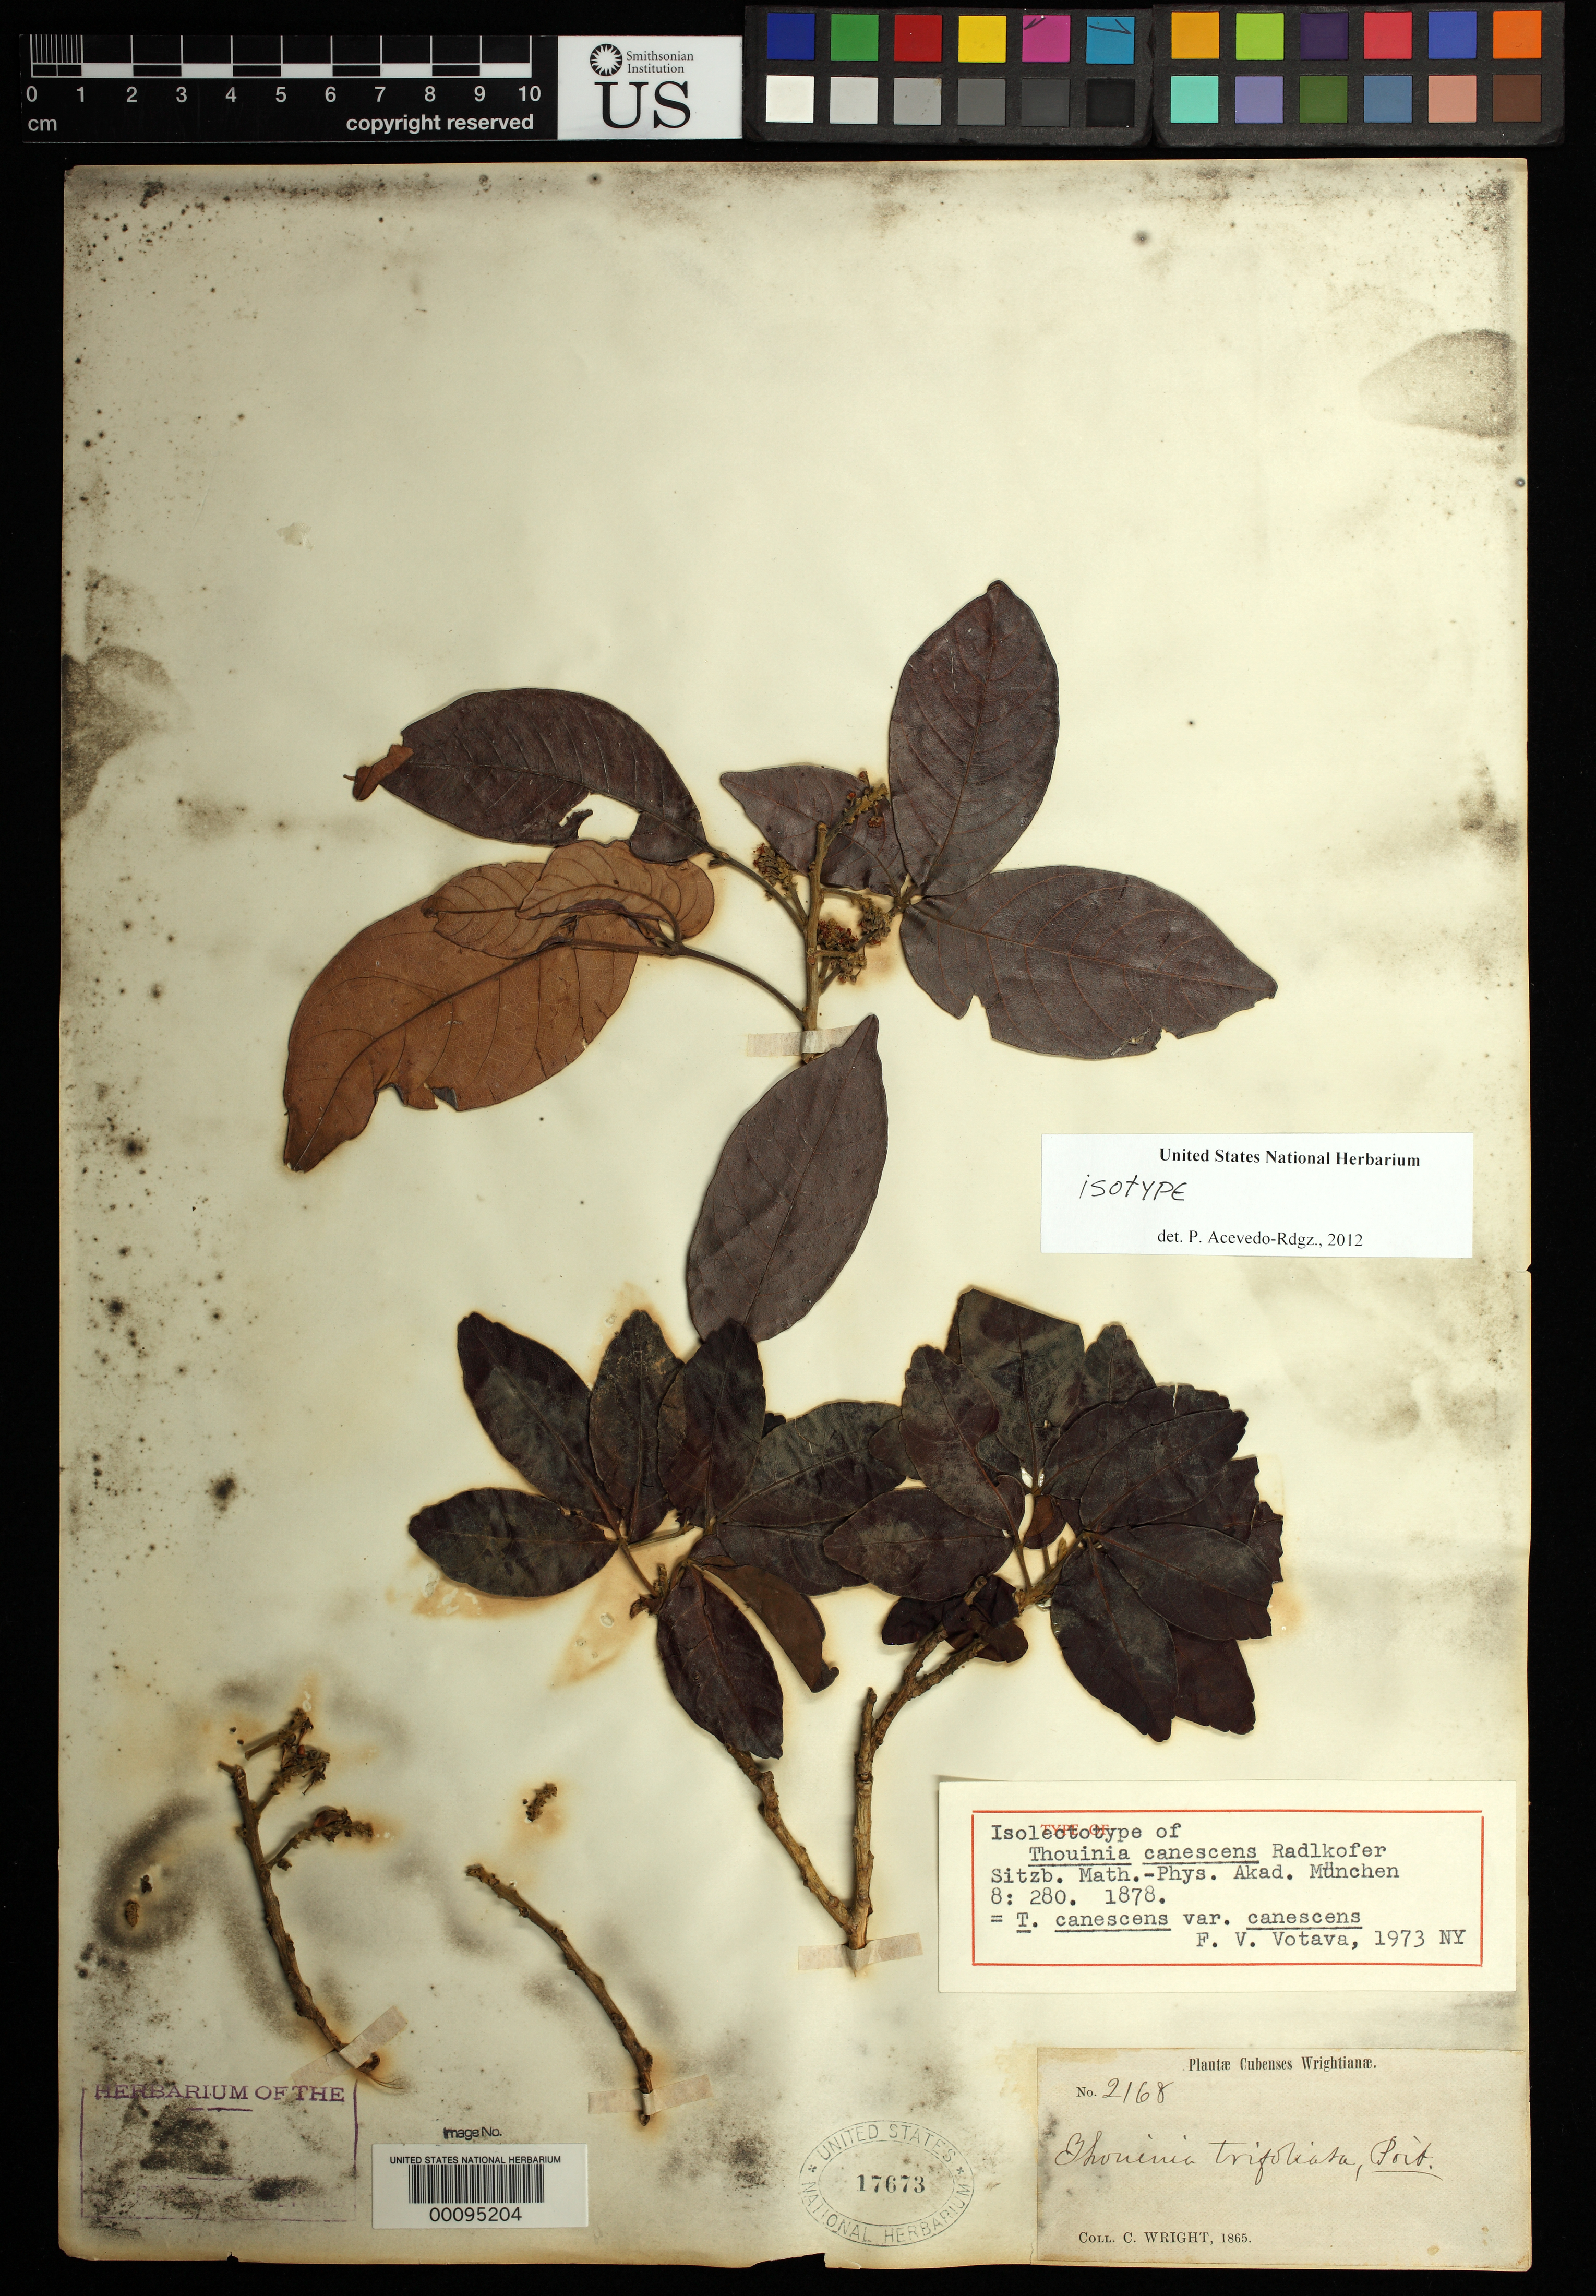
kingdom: Plantae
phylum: Tracheophyta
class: Magnoliopsida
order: Sapindales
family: Sapindaceae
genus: Thouinia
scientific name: Thouinia canescens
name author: Radlk.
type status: Isotype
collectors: C. Wright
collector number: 2168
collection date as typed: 1865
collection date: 1865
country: Cuba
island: Greater Antilles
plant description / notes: Wright 2168 apparently a mixed collection; both Thouinia canescens Radlk. and Thouinia punctata Radlk. cite Wright 2168 as type. T. canescens protologue, "Wright N. 2168, specimina florigera." T. punctata Radlk., "Cuba: Wright N. 2168, specimina fructigera.".; Specimen annotated as isolectotype by F.V. Votava (1973), lectotypification apparently unpublished. Annotated as "isotype" by P. Acevedo-Rdgz. (2012).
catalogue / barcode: US 17673